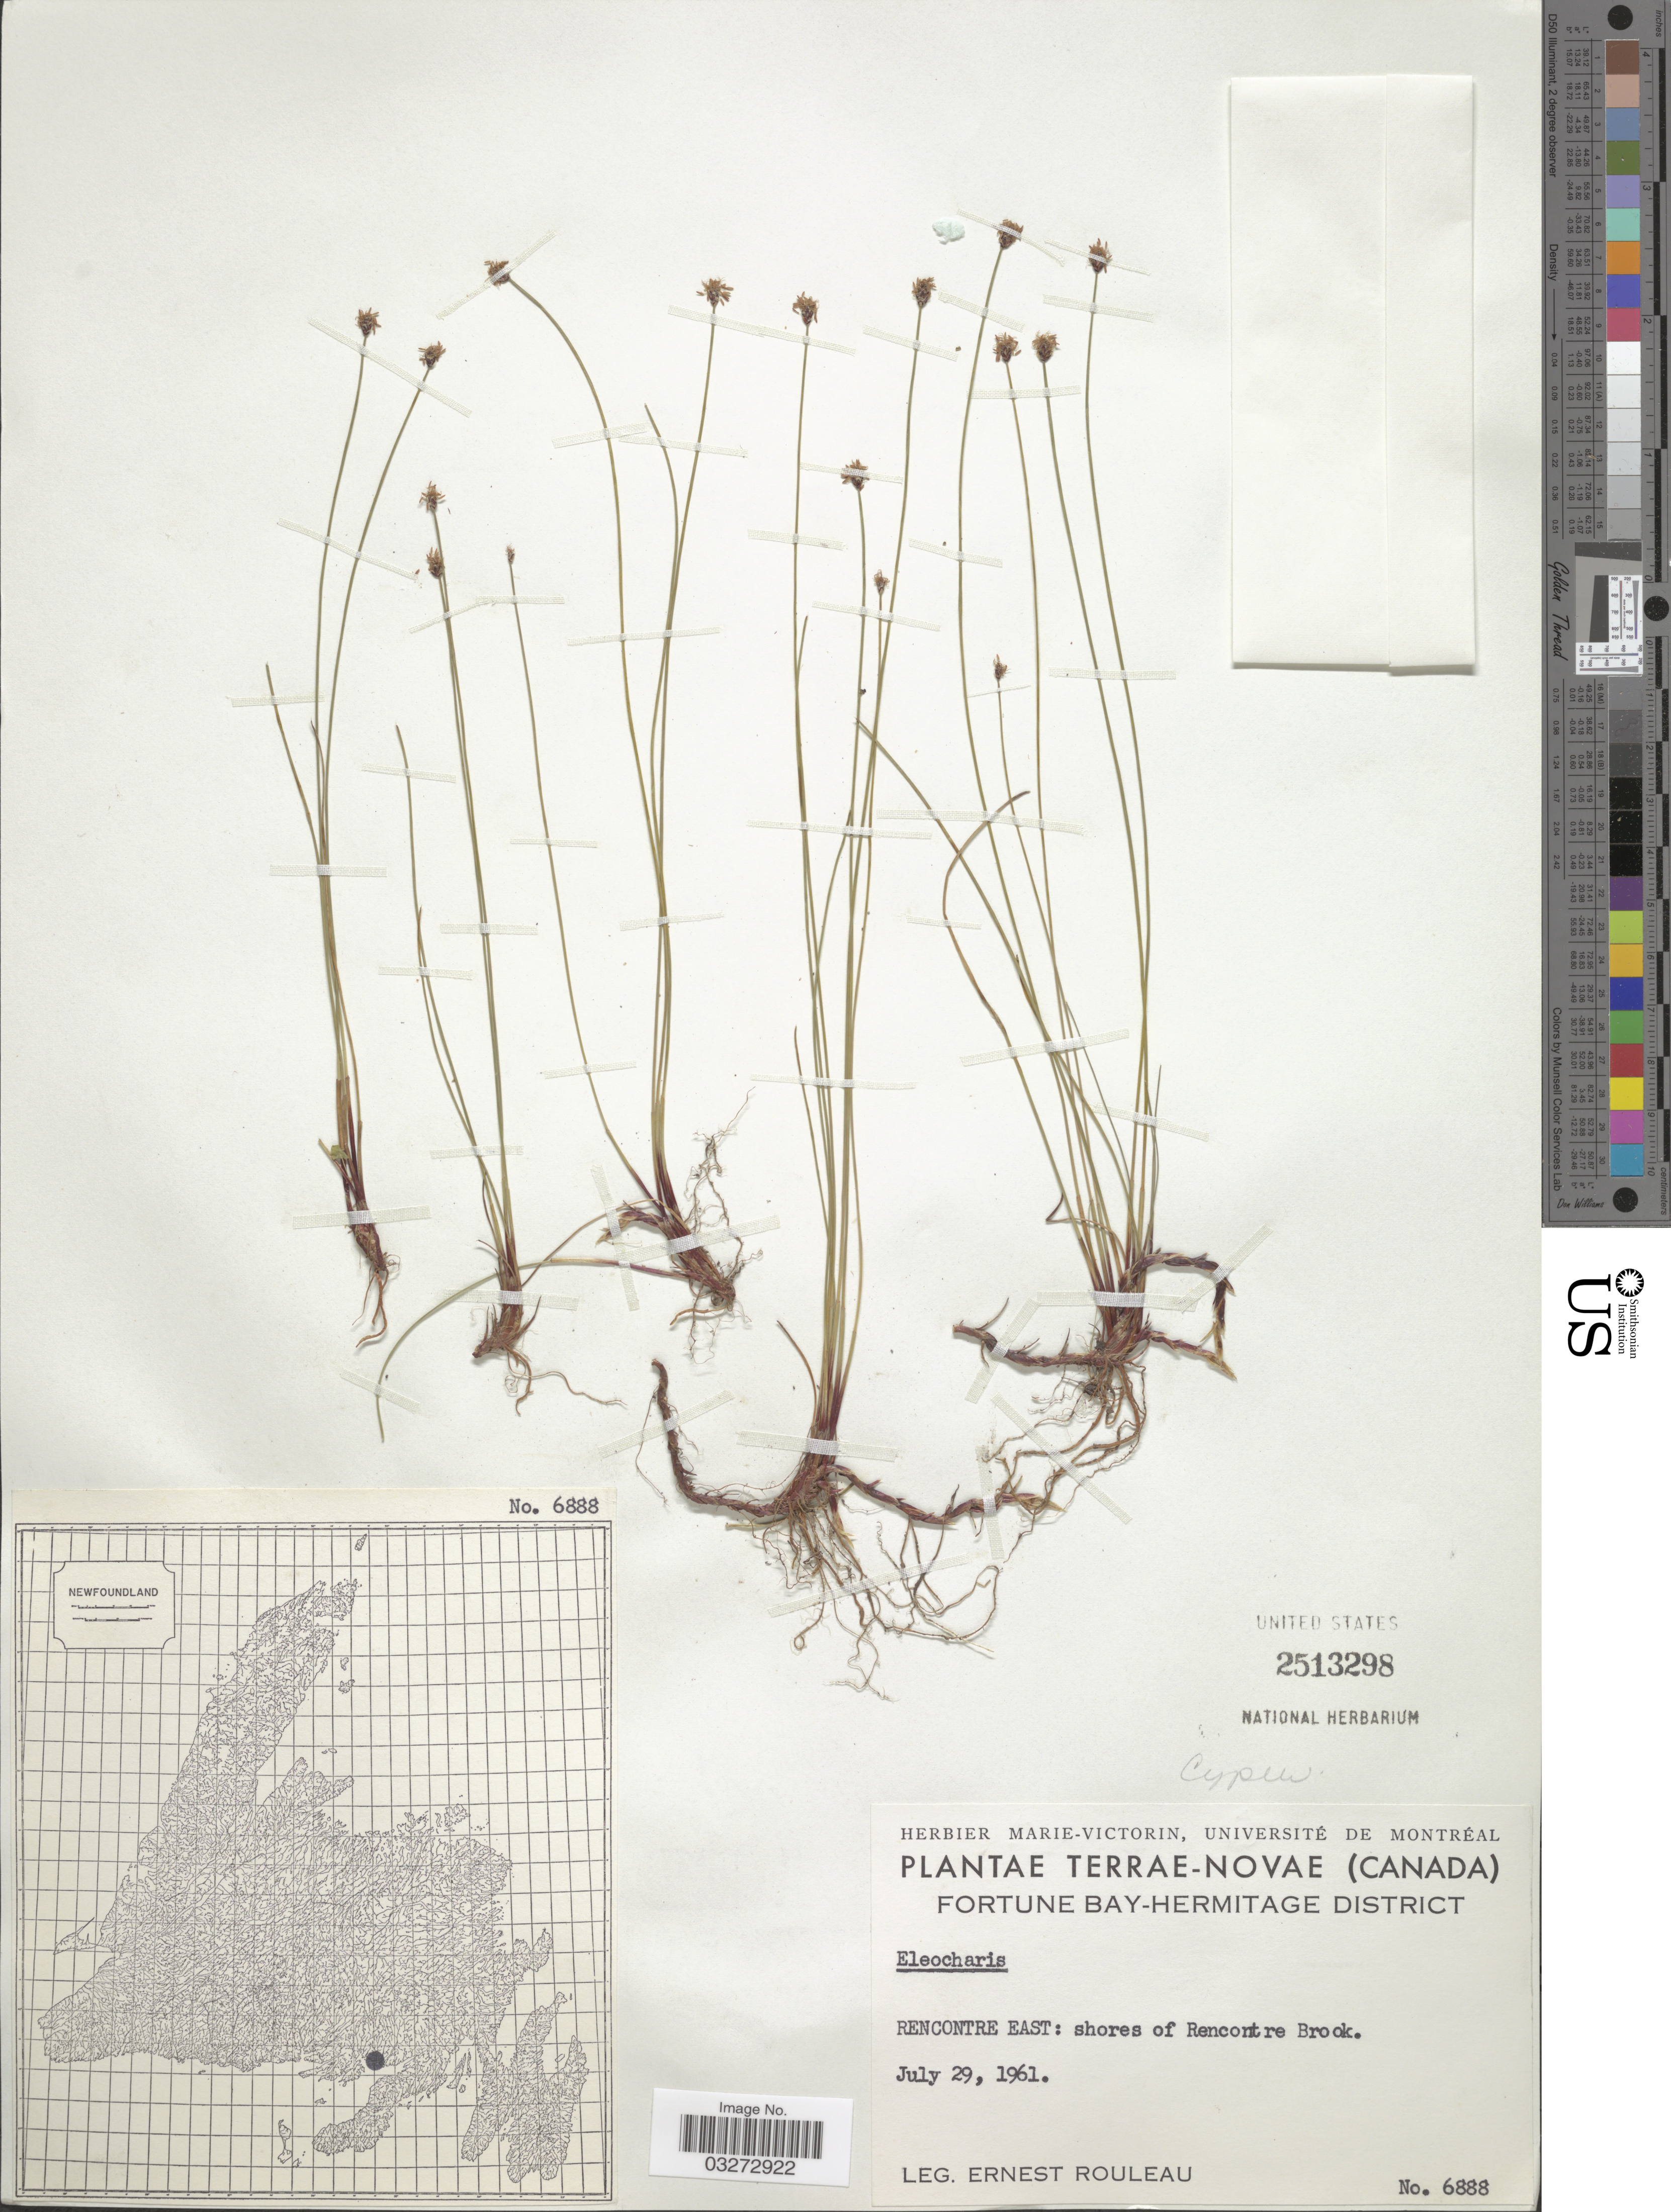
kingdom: Plantae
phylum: Tracheophyta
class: Liliopsida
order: Poales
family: Cyperaceae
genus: Eleocharis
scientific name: Eleocharis sp.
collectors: E. Rouleau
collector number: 6888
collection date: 1961-07-29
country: Canada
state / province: Newfoundland and Labrador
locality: Terrae-Novae. Fortune Bay-Hermitage District. Rencontre East: shores of Rencontre Brook.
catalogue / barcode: US 2513298